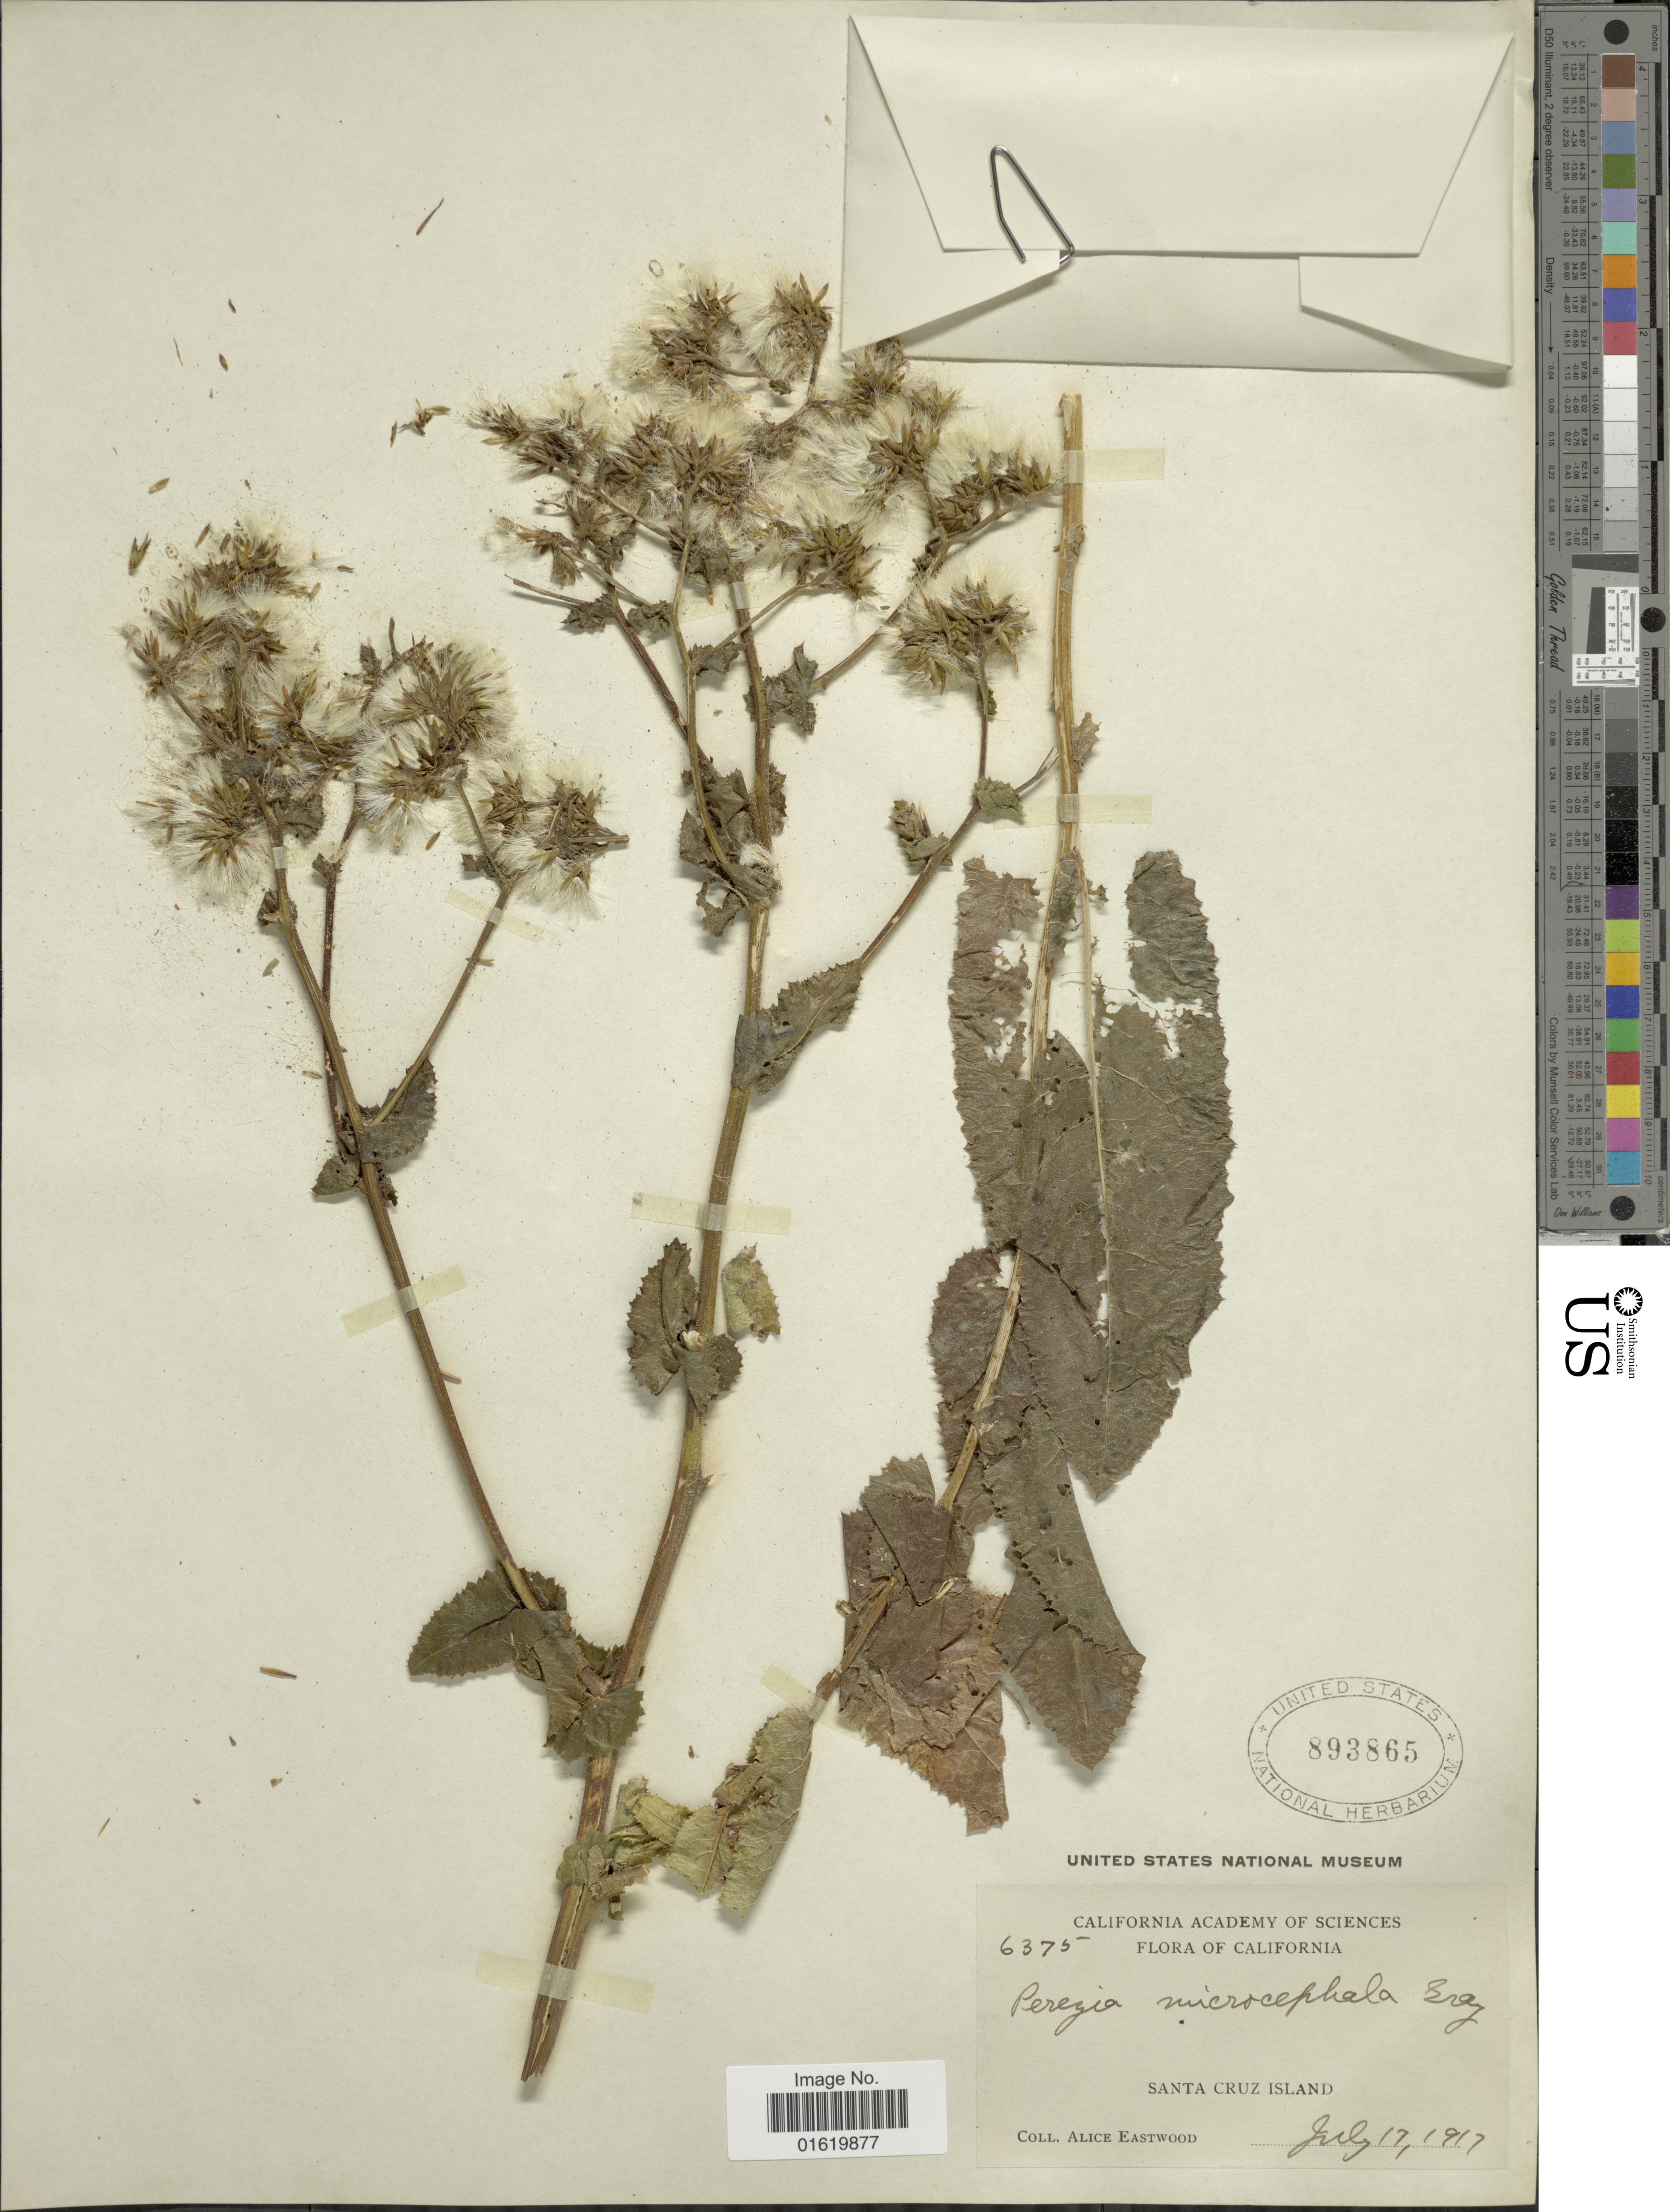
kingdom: Plantae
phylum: Tracheophyta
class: Magnoliopsida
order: Asterales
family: Asteraceae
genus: Acourtia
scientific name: Acourtia microcephala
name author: DC.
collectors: A. Eastwood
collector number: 6375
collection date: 1917-07-17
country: United States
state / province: California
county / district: Santa Barbara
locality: Santa Cruz Island.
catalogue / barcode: US 893865